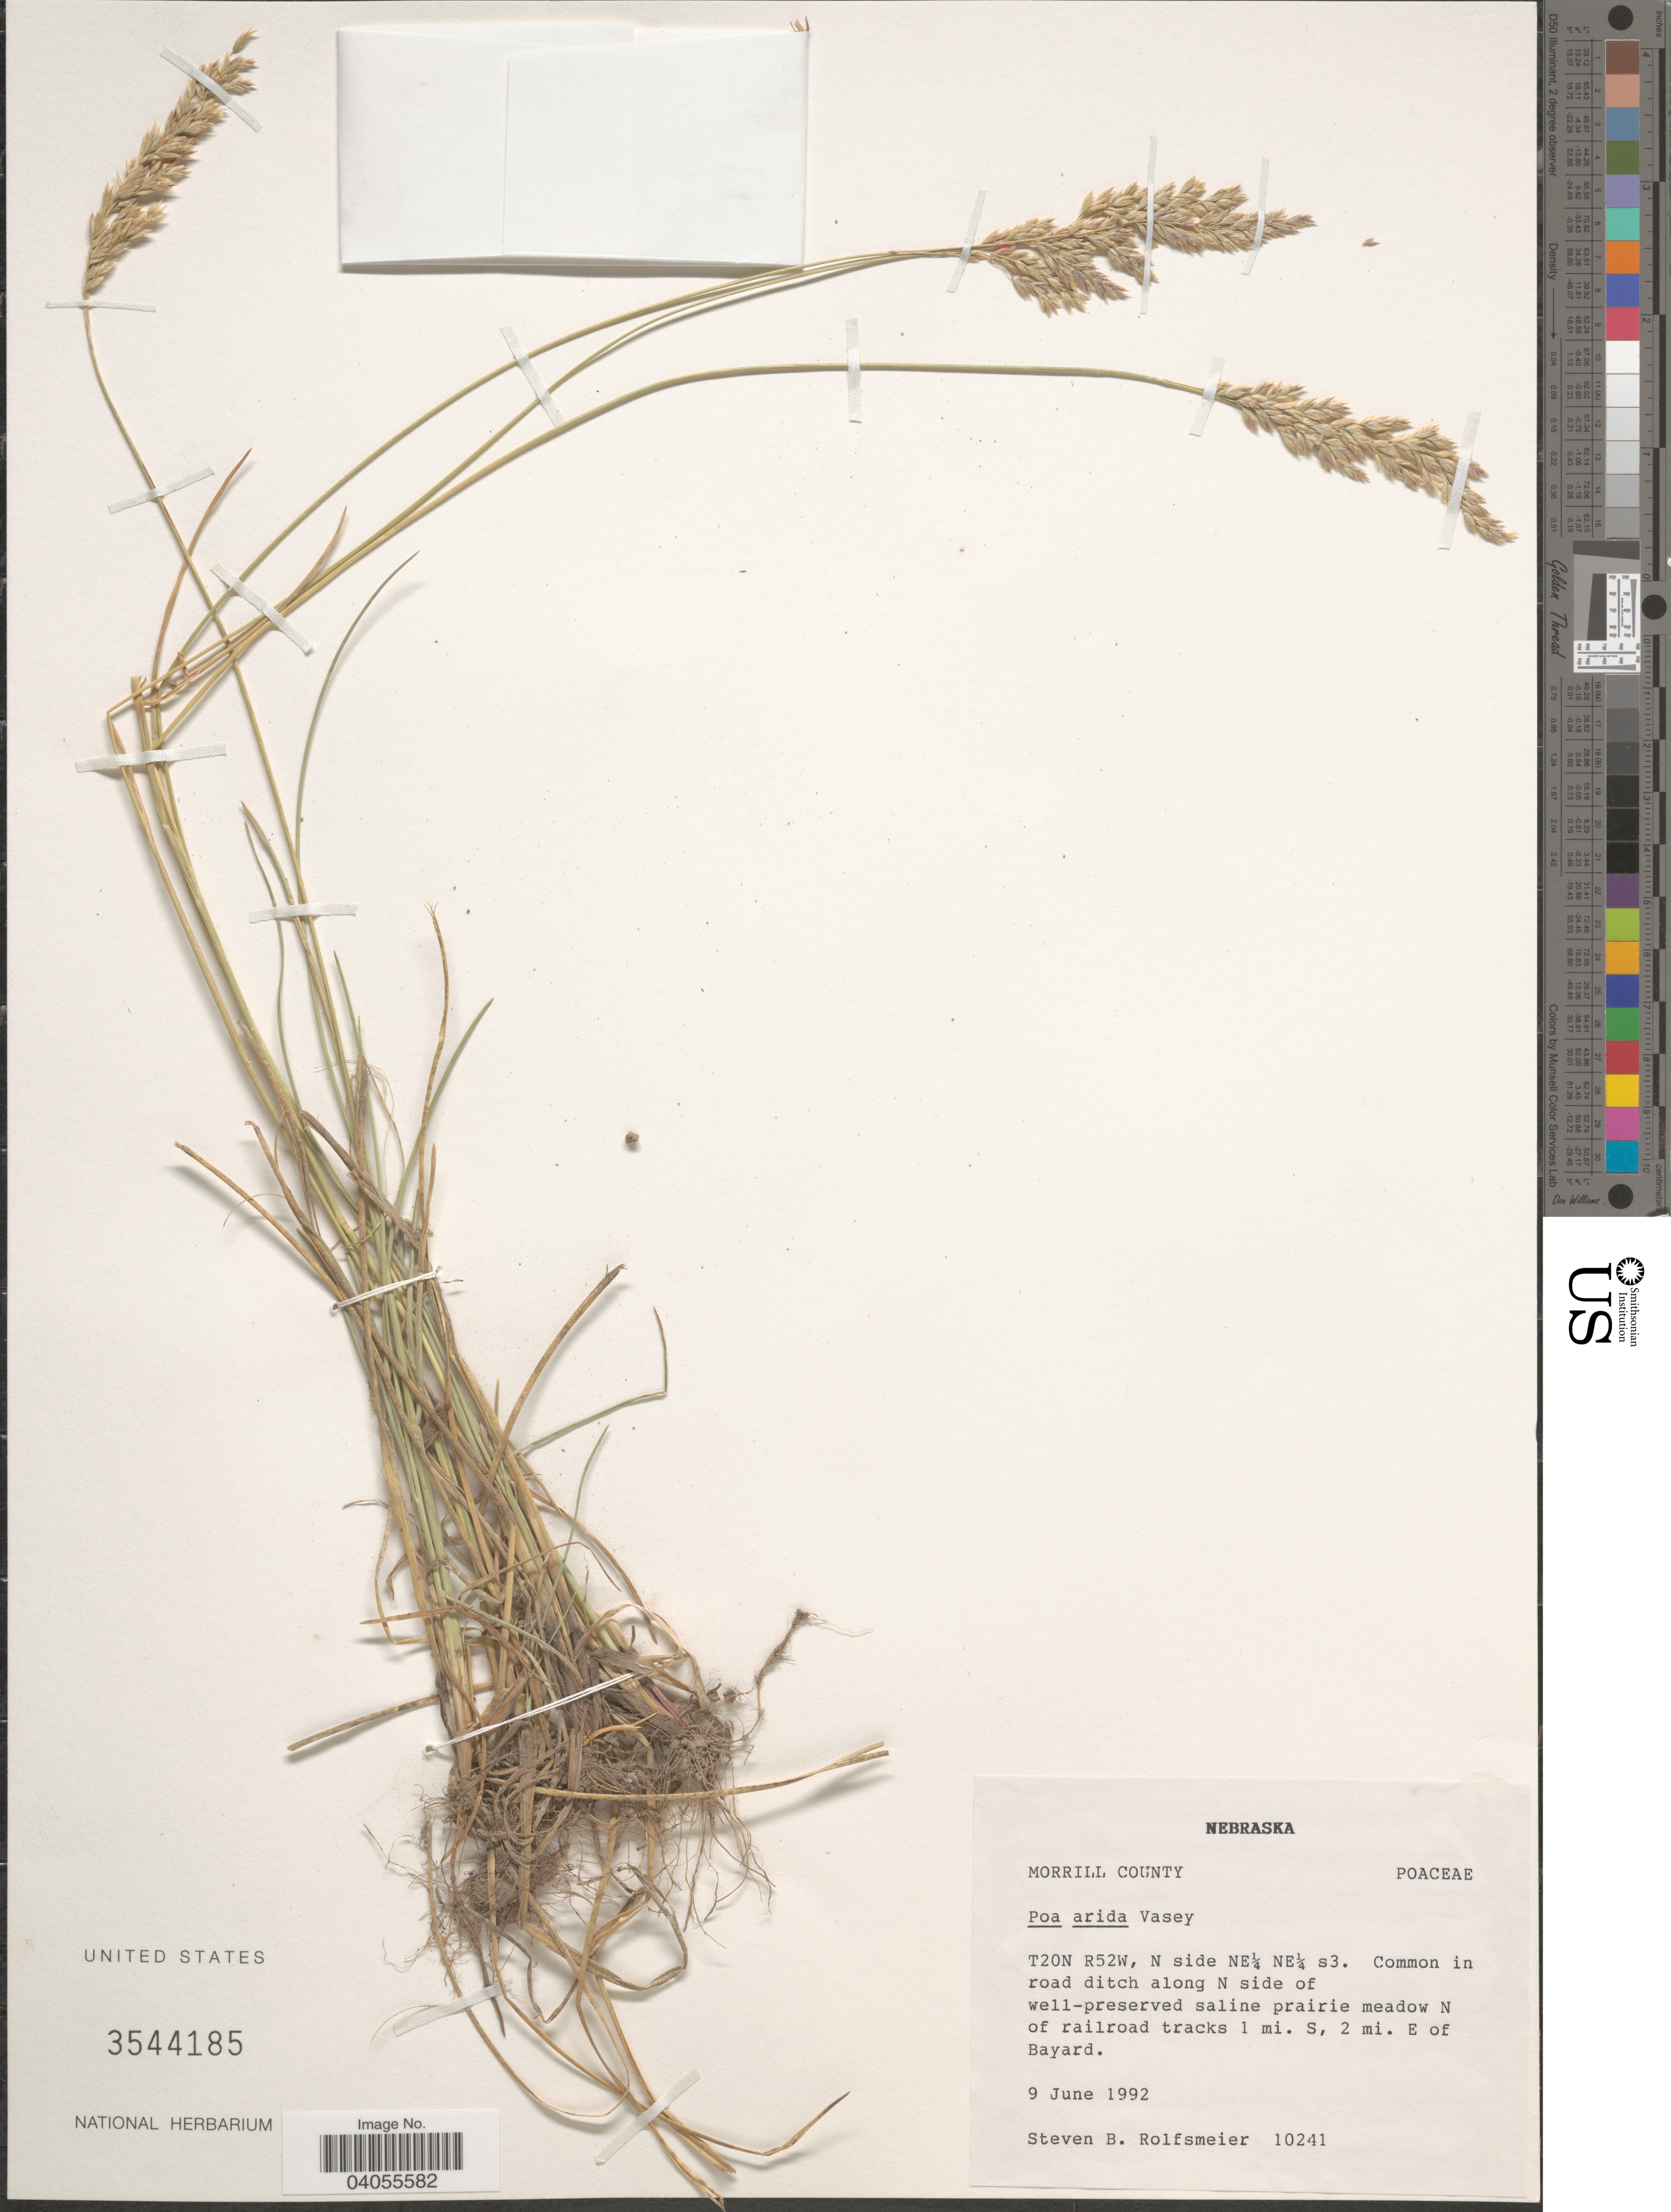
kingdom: Plantae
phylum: Tracheophyta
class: Liliopsida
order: Poales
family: Poaceae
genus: Poa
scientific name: Poa arida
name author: Vasey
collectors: S. Rolfsmeier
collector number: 10241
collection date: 1992-06-09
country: United States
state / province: Nebraska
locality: Morrill County. T20N R52W, N side NE¼ NE¼ s3. Common in road ditch along N side of well-preserved saline prairie meadow N of railroad tracks 1 mi. S, 2 mi. E of Bayard.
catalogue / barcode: US 3544185